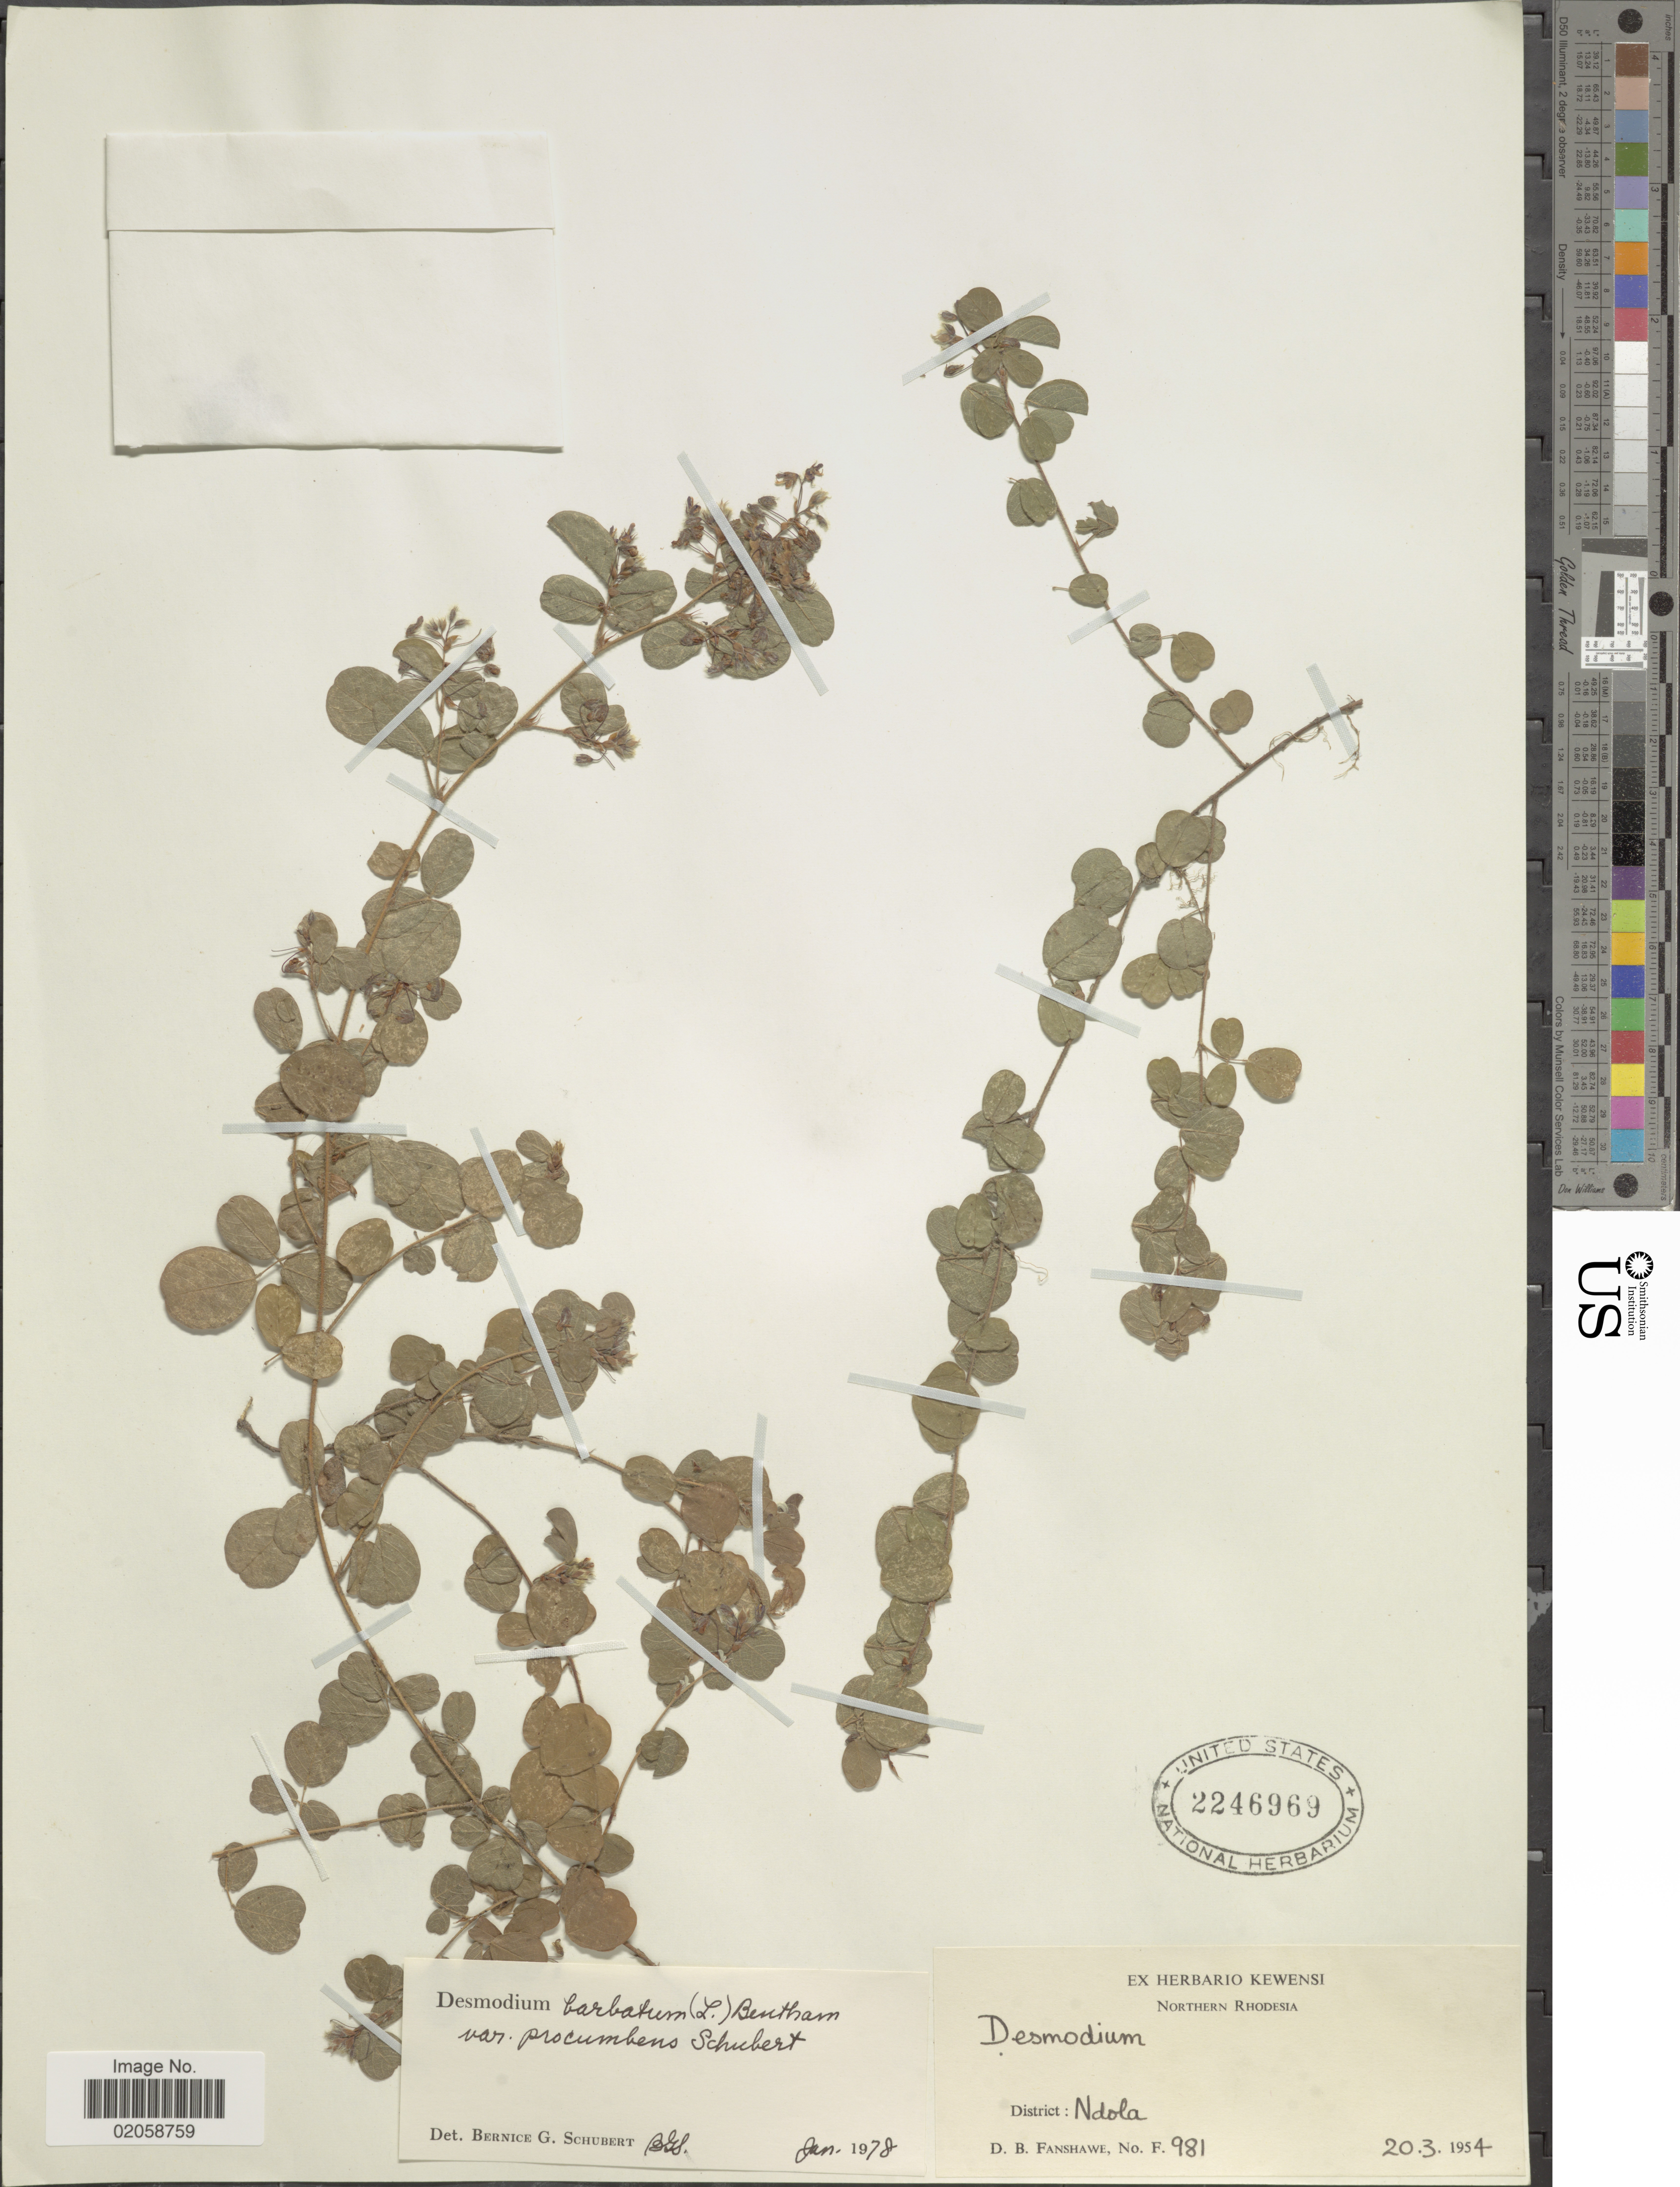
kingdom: Plantae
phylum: Tracheophyta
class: Magnoliopsida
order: Fabales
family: Fabaceae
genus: Grona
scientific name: Grona barbata var. procumbens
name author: (B.G. Schub.) H. Ohashi & K. Ohashi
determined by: Strong, Mark T., (BOT), Smithsonian Institution - National Museum of Natural History (UNITED STATES)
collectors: D. B. Fanshawe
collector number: F981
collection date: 1954-03-20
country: Zambia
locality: Northern Rhodesia. District: Ndola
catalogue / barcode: US 2246969